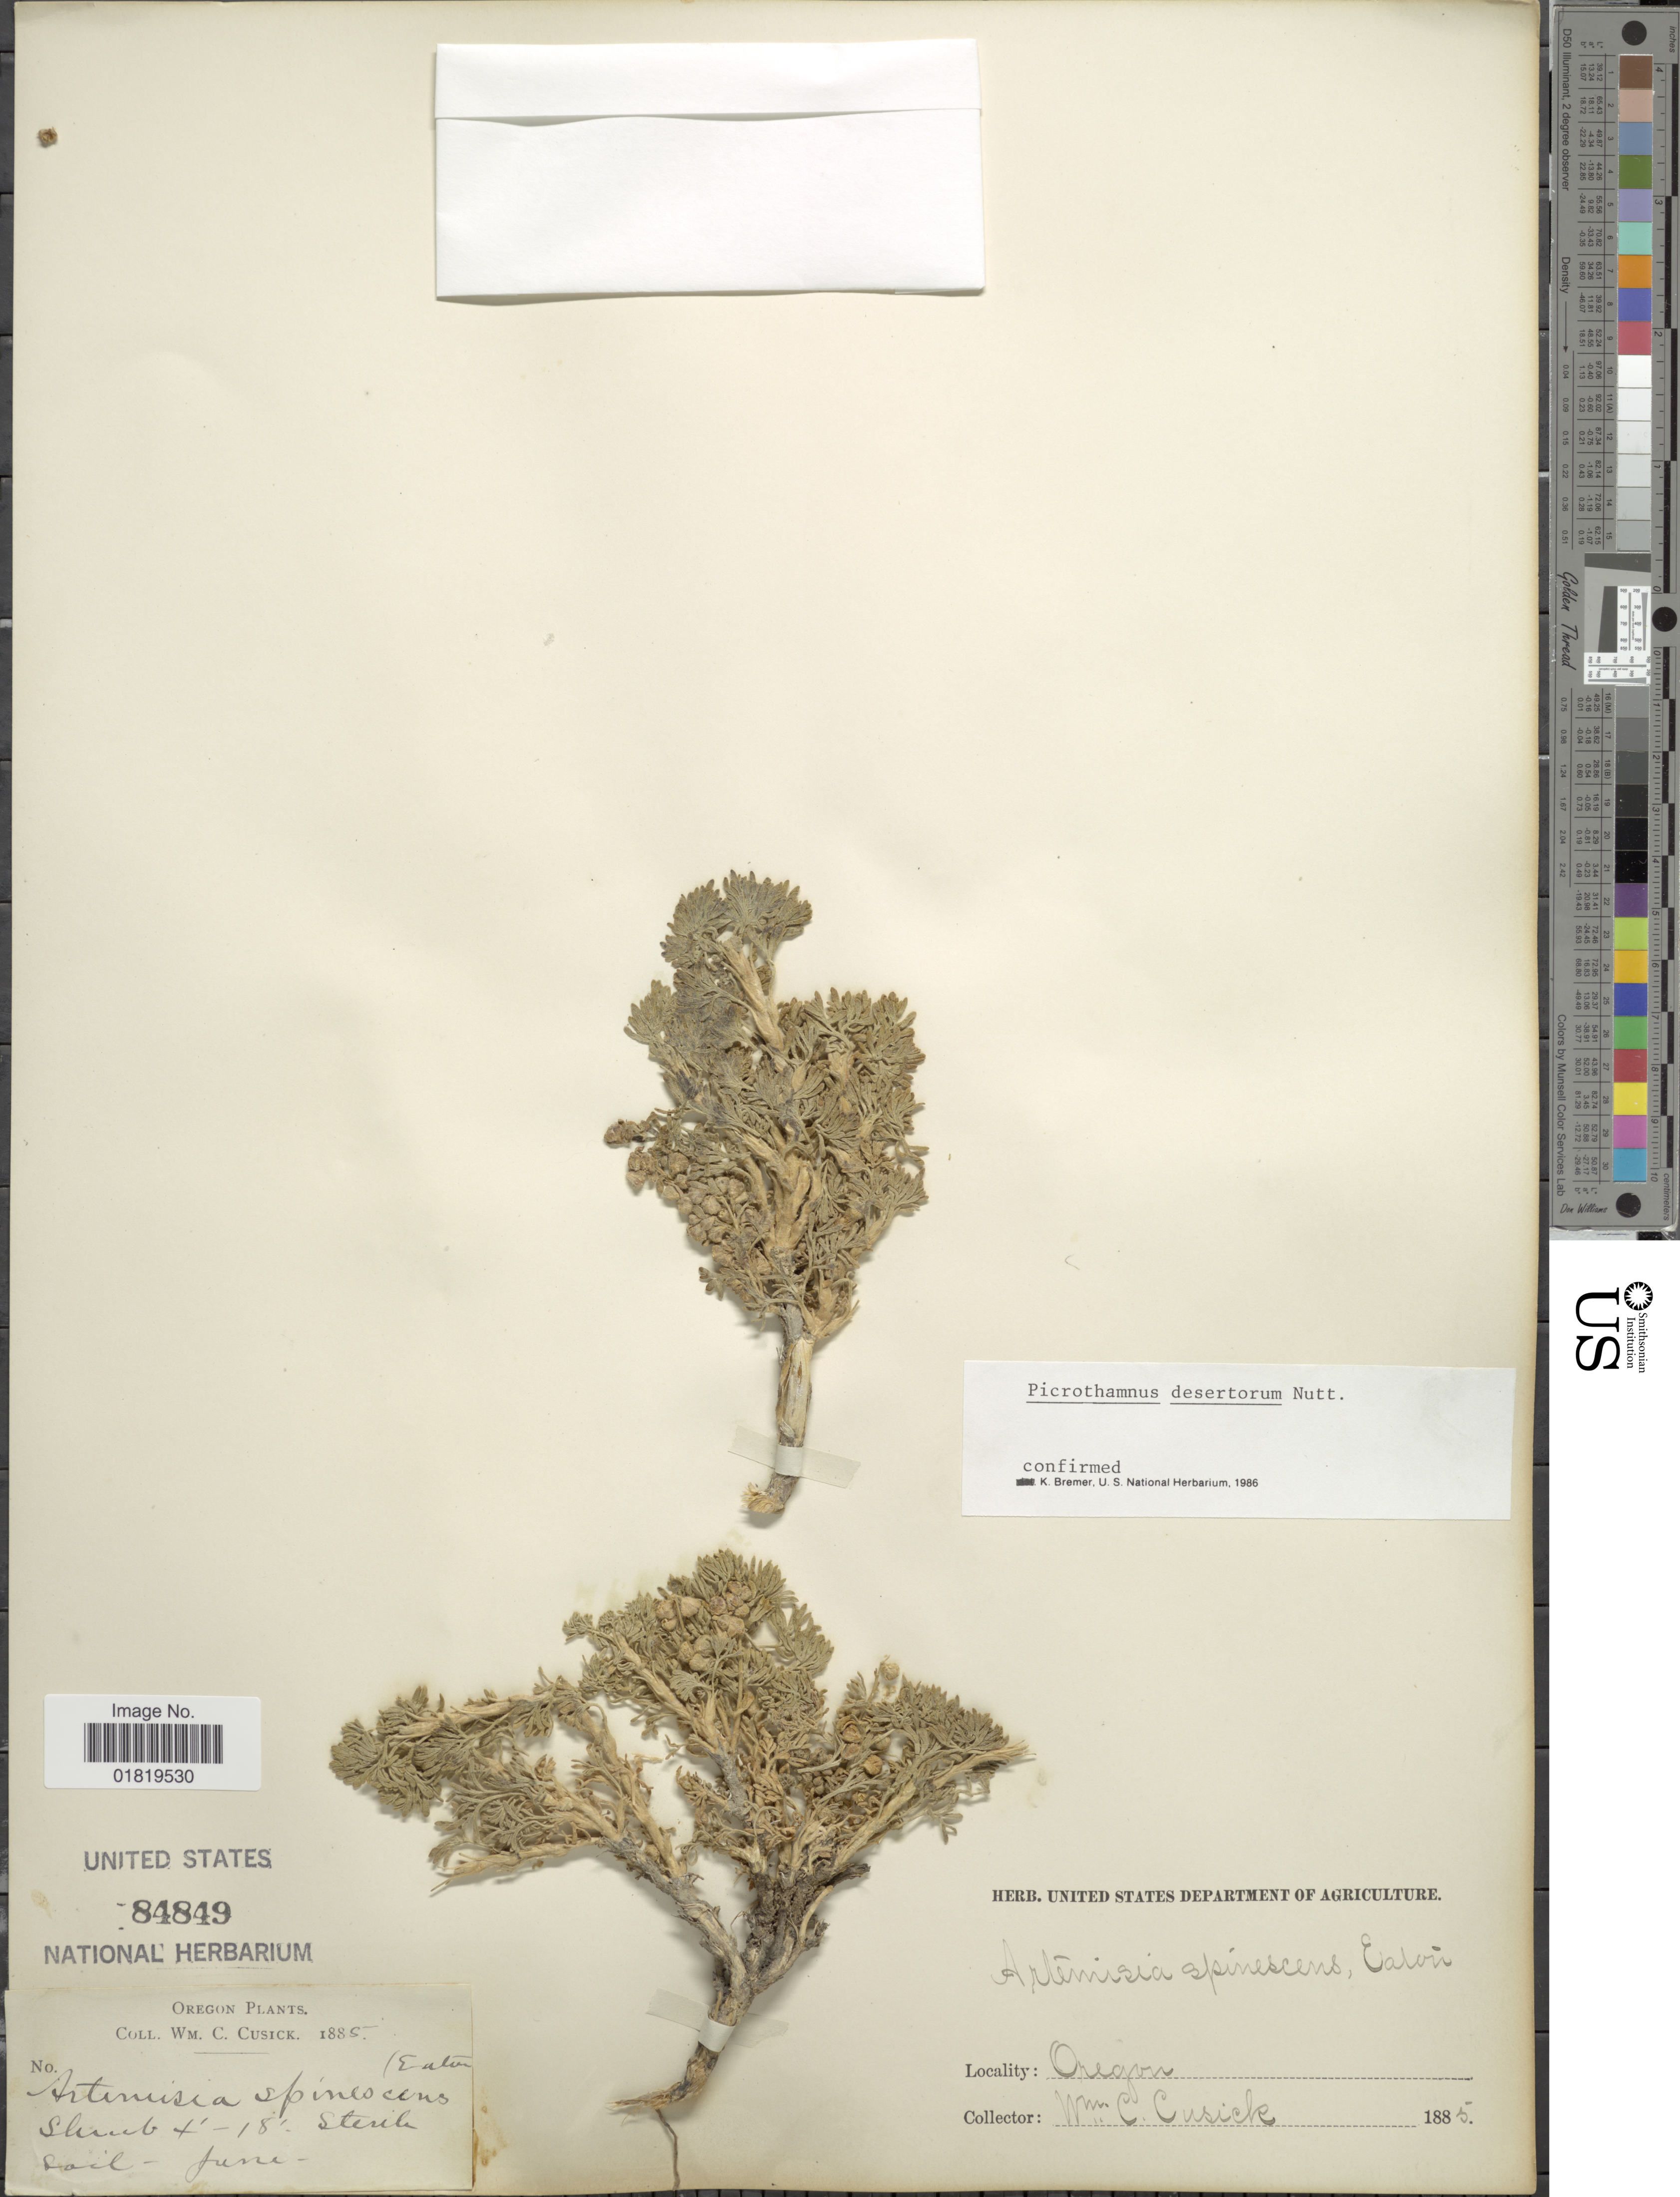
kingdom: Plantae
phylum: Tracheophyta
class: Magnoliopsida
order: Asterales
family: Asteraceae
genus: Picrothamnus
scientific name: Picrothamnus desertorum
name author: Nutt.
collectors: W. C. Cusick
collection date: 1885-06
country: United States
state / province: Oregon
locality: Oregon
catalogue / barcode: US 84849